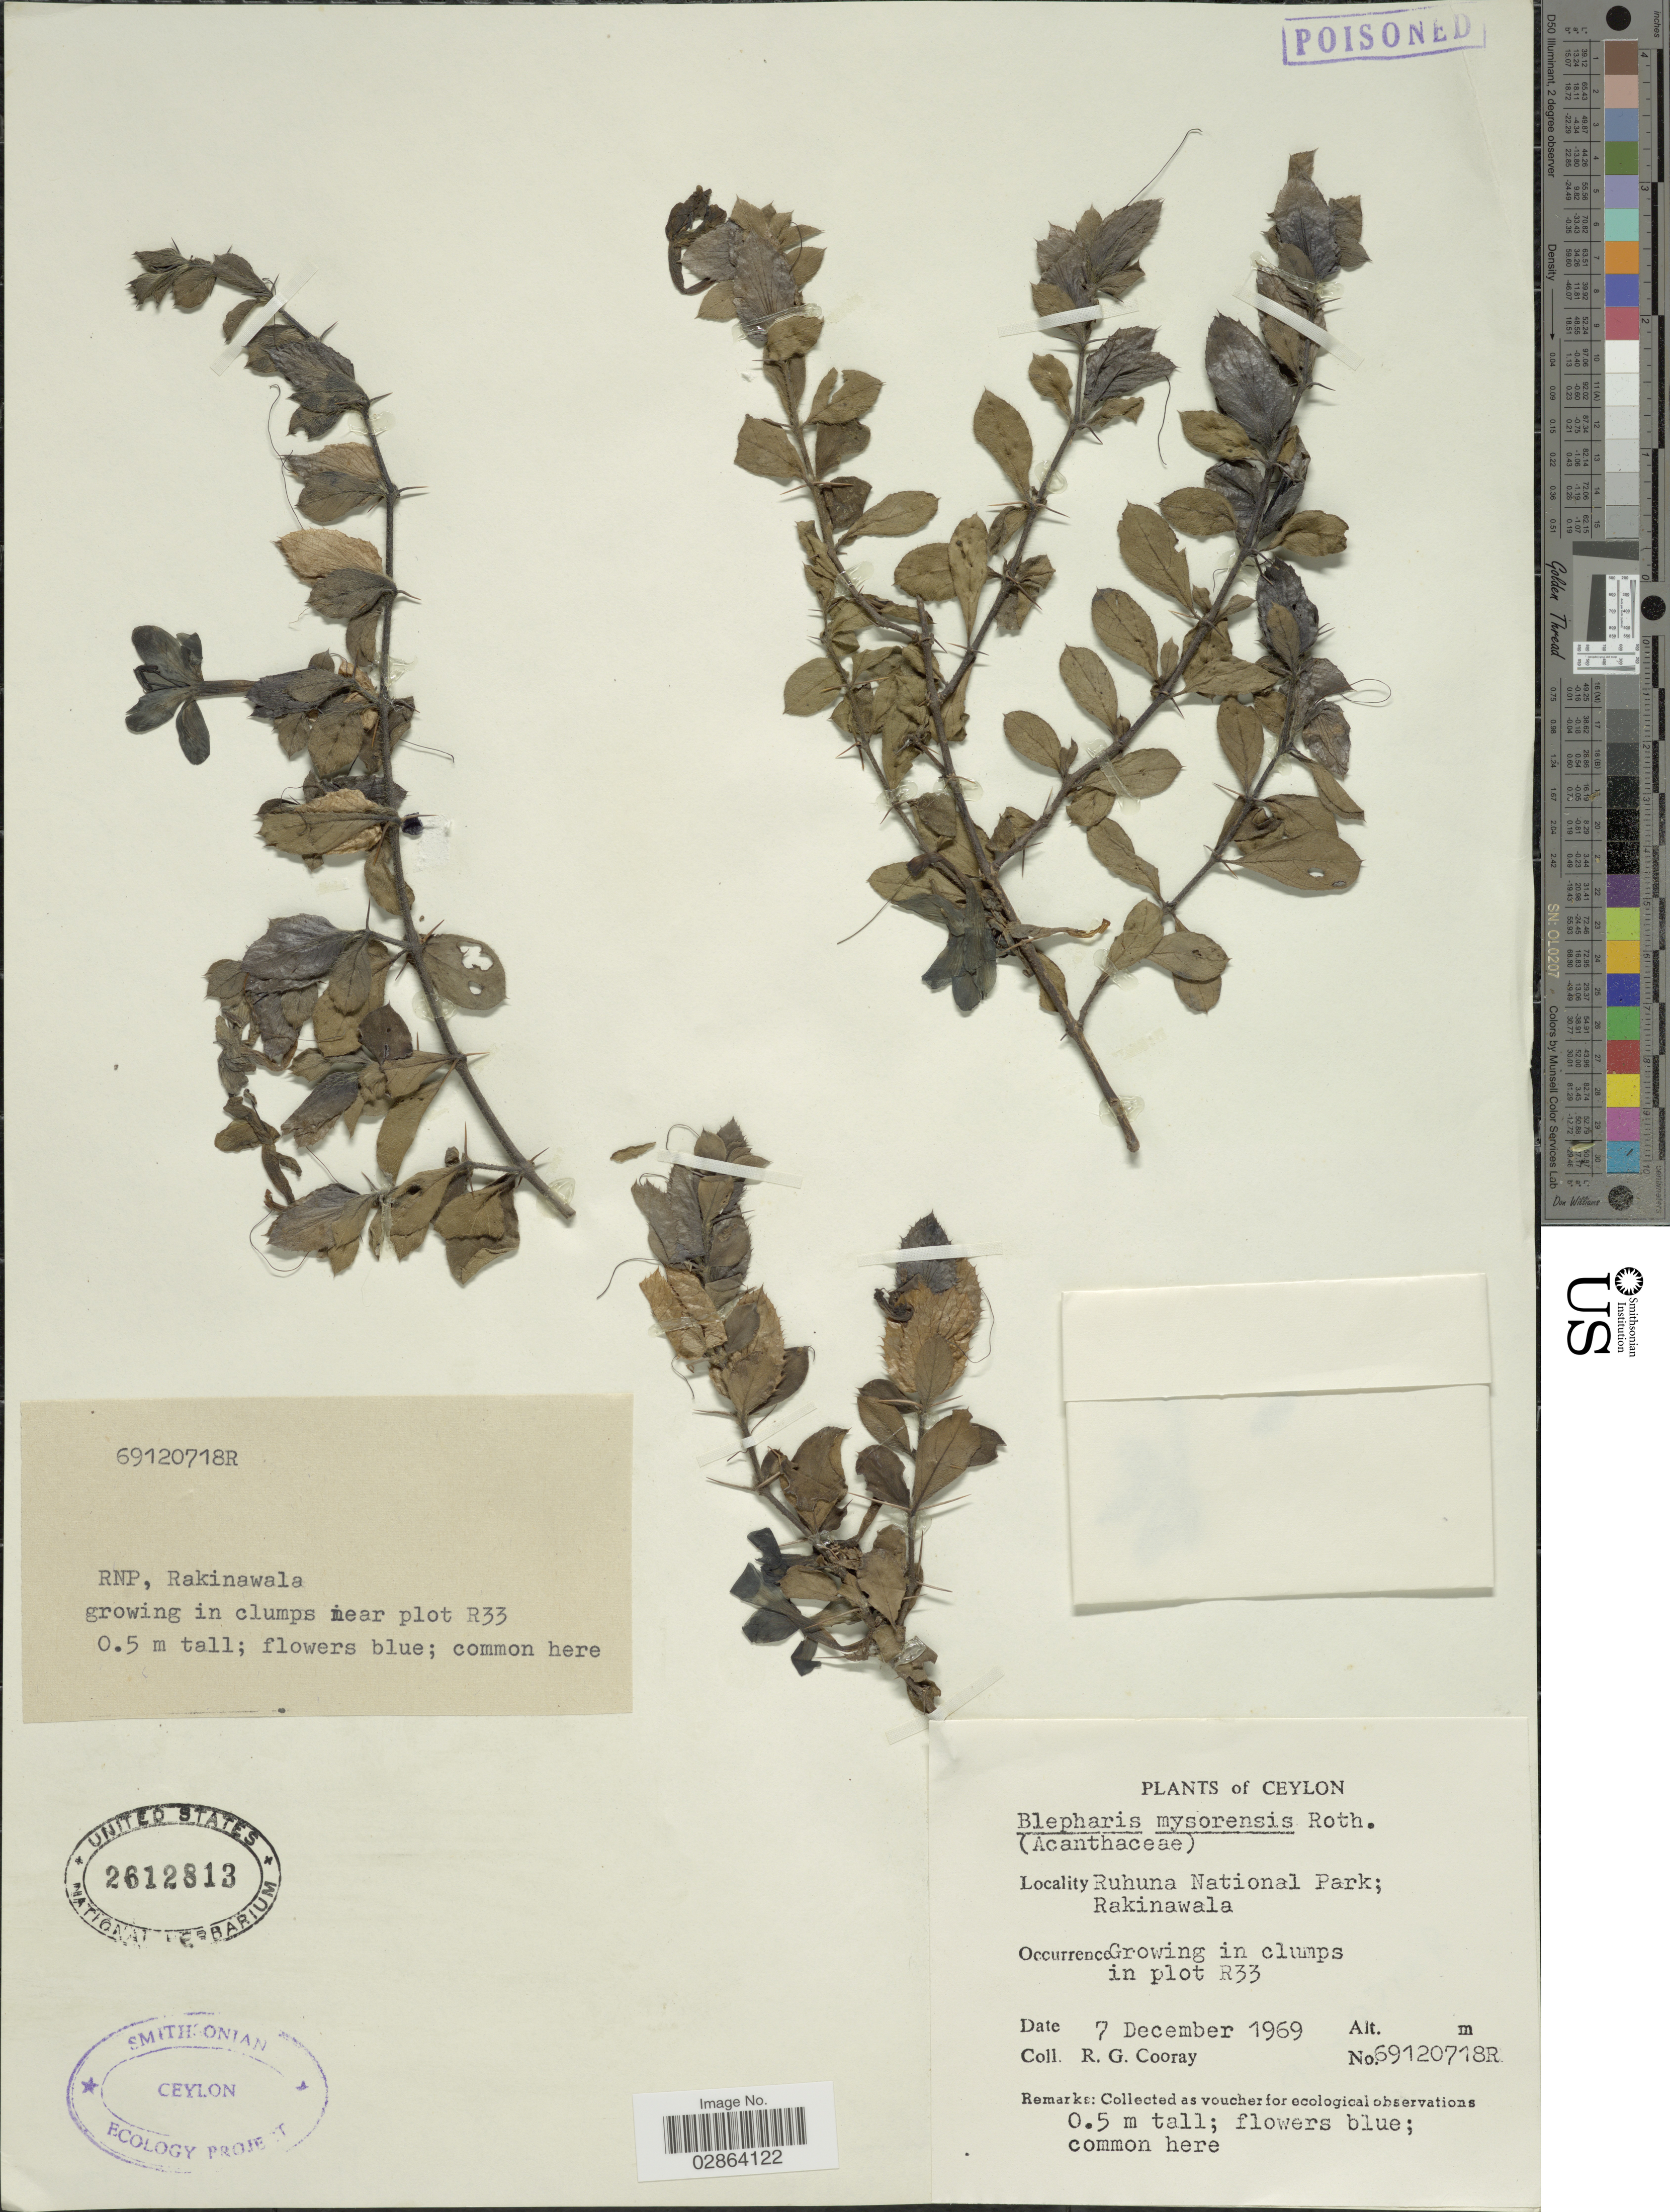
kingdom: Plantae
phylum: Tracheophyta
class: Magnoliopsida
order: Lamiales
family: Acanthaceae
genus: Barleria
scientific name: Barleria mysorensis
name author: B. Heyne ex A. Roth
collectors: R. Cooray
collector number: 269120718R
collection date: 1969-12-07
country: Sri Lanka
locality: Ceylon, Ruhuna National Park; Rakinawala, in plot R33.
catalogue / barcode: US 2612813